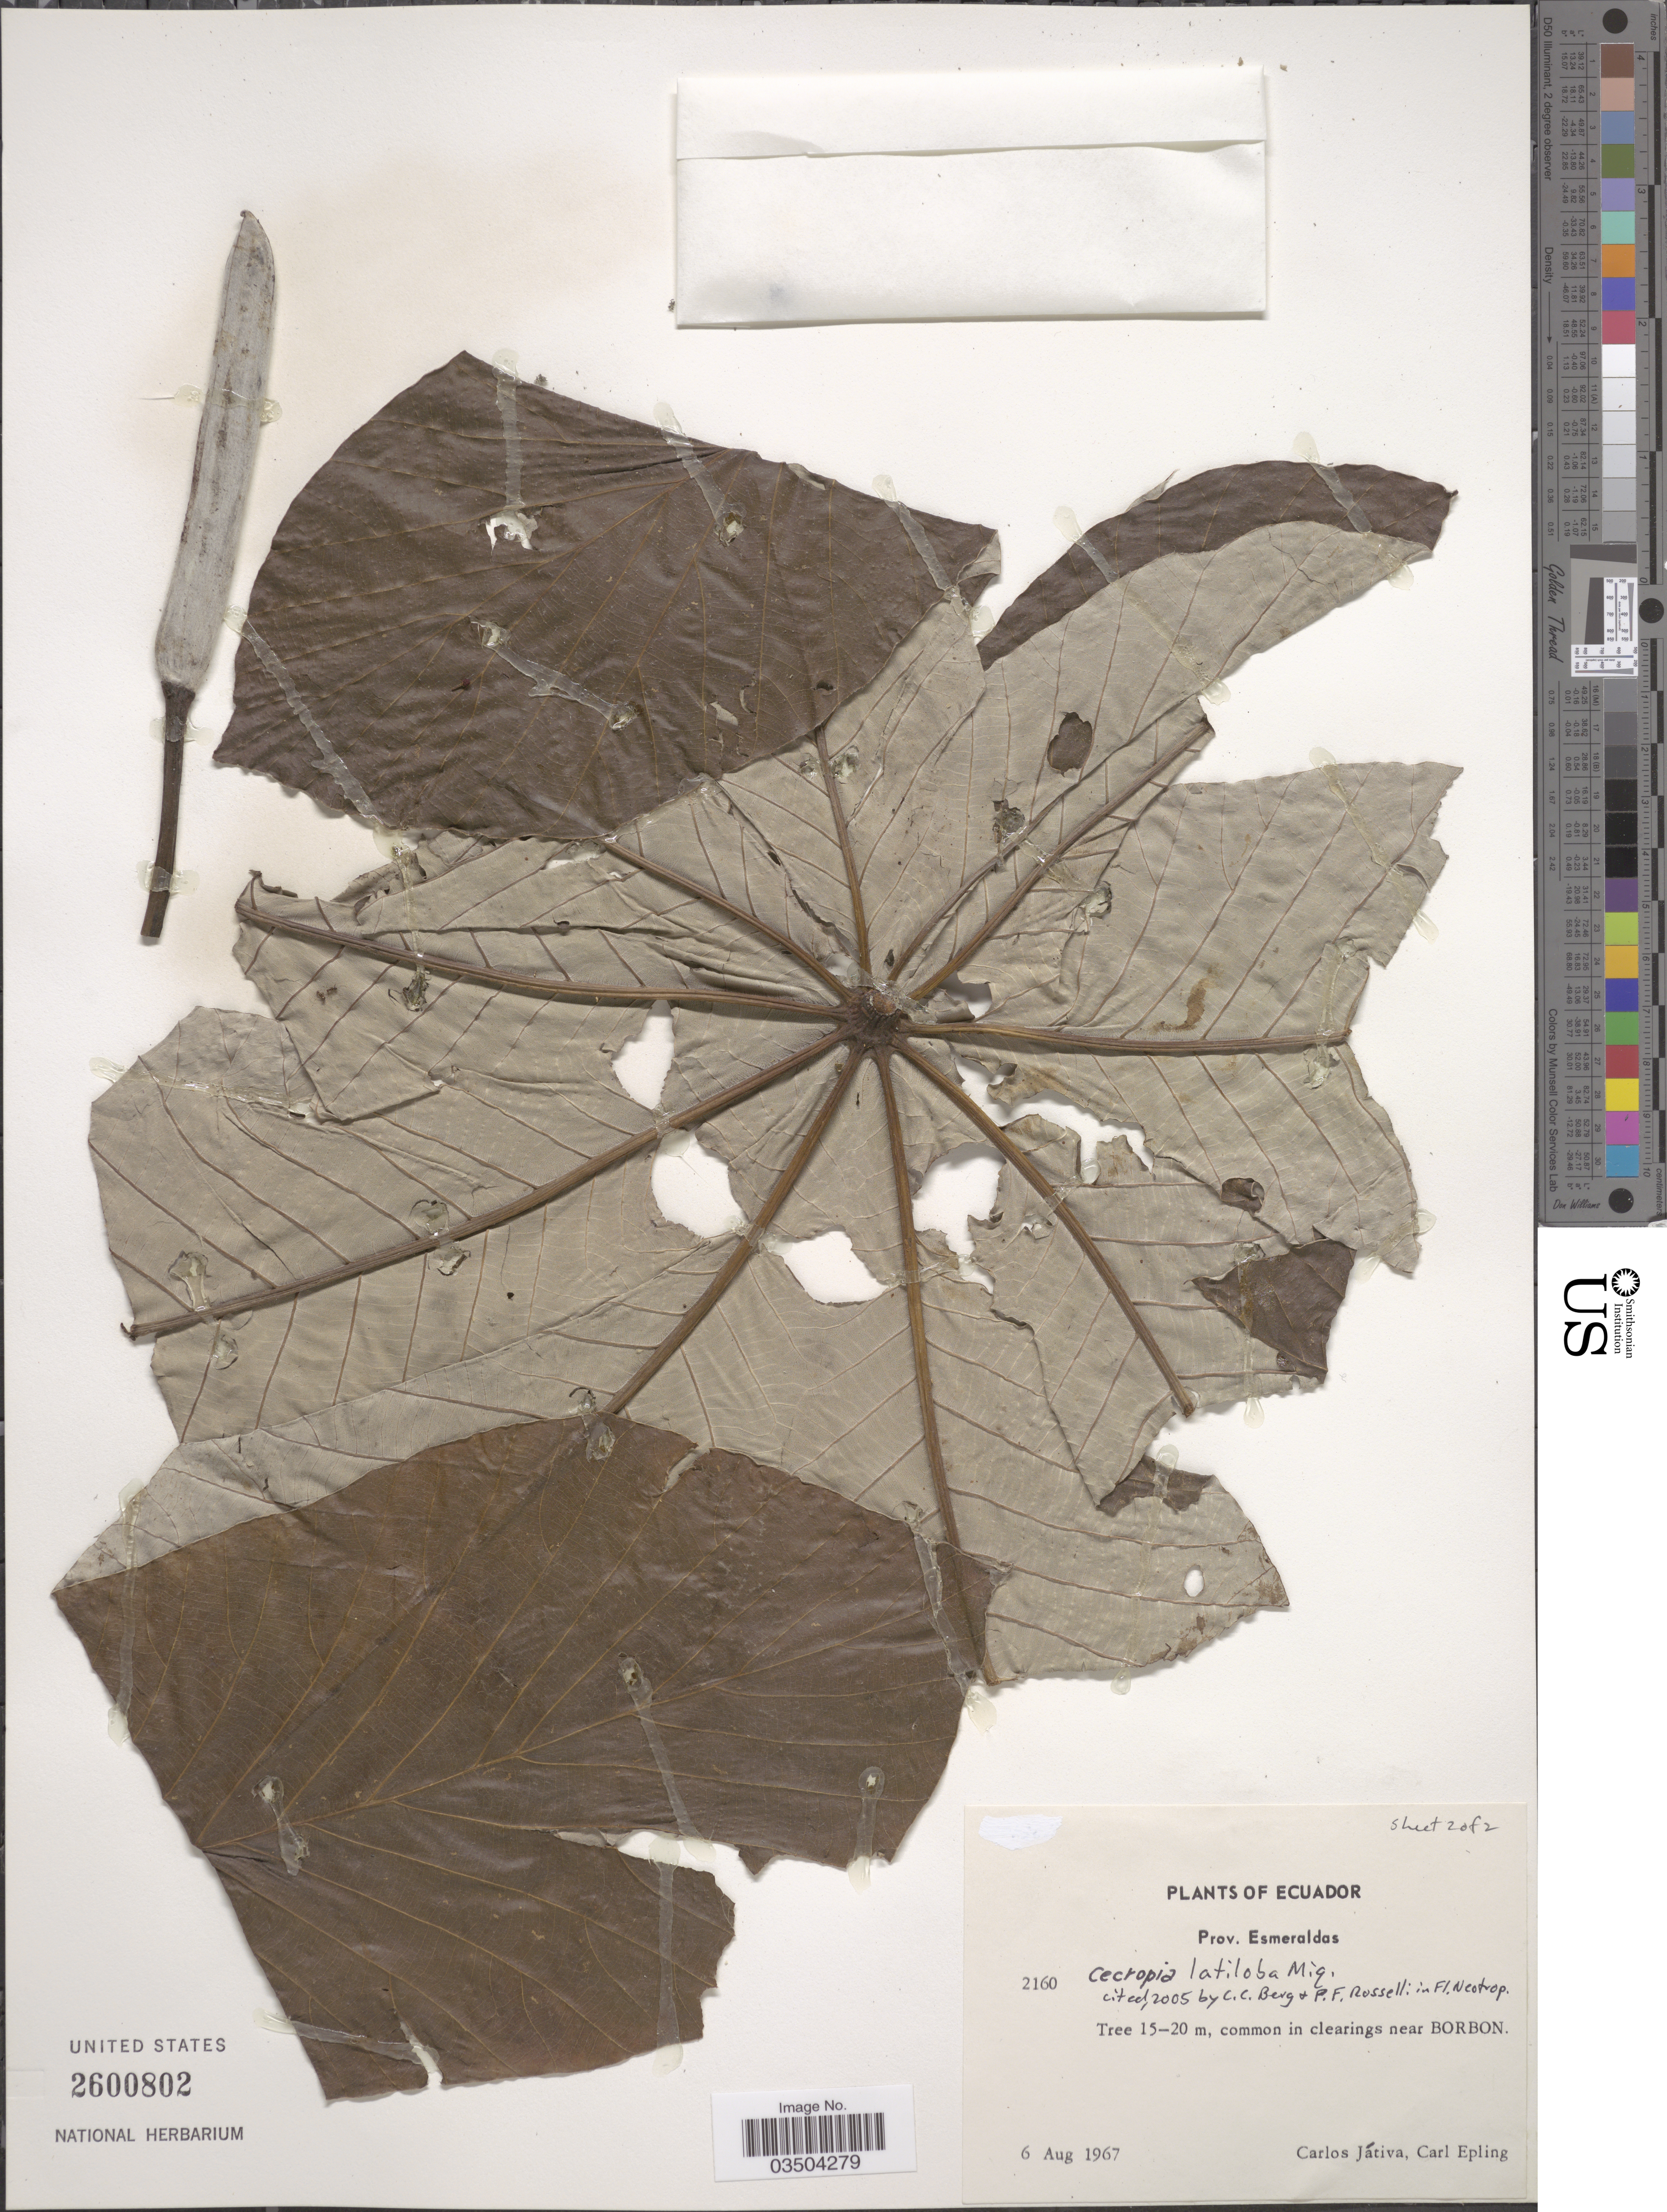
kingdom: Plantae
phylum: Tracheophyta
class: Magnoliopsida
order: Rosales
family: Urticaceae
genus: Cecropia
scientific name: Cecropia latiloba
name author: Miq.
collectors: C. D. Játiva & C. C. Epling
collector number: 2160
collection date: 1967-08-06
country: Ecuador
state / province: Esmeraldas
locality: In clearings near Borbon.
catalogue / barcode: US 2600802